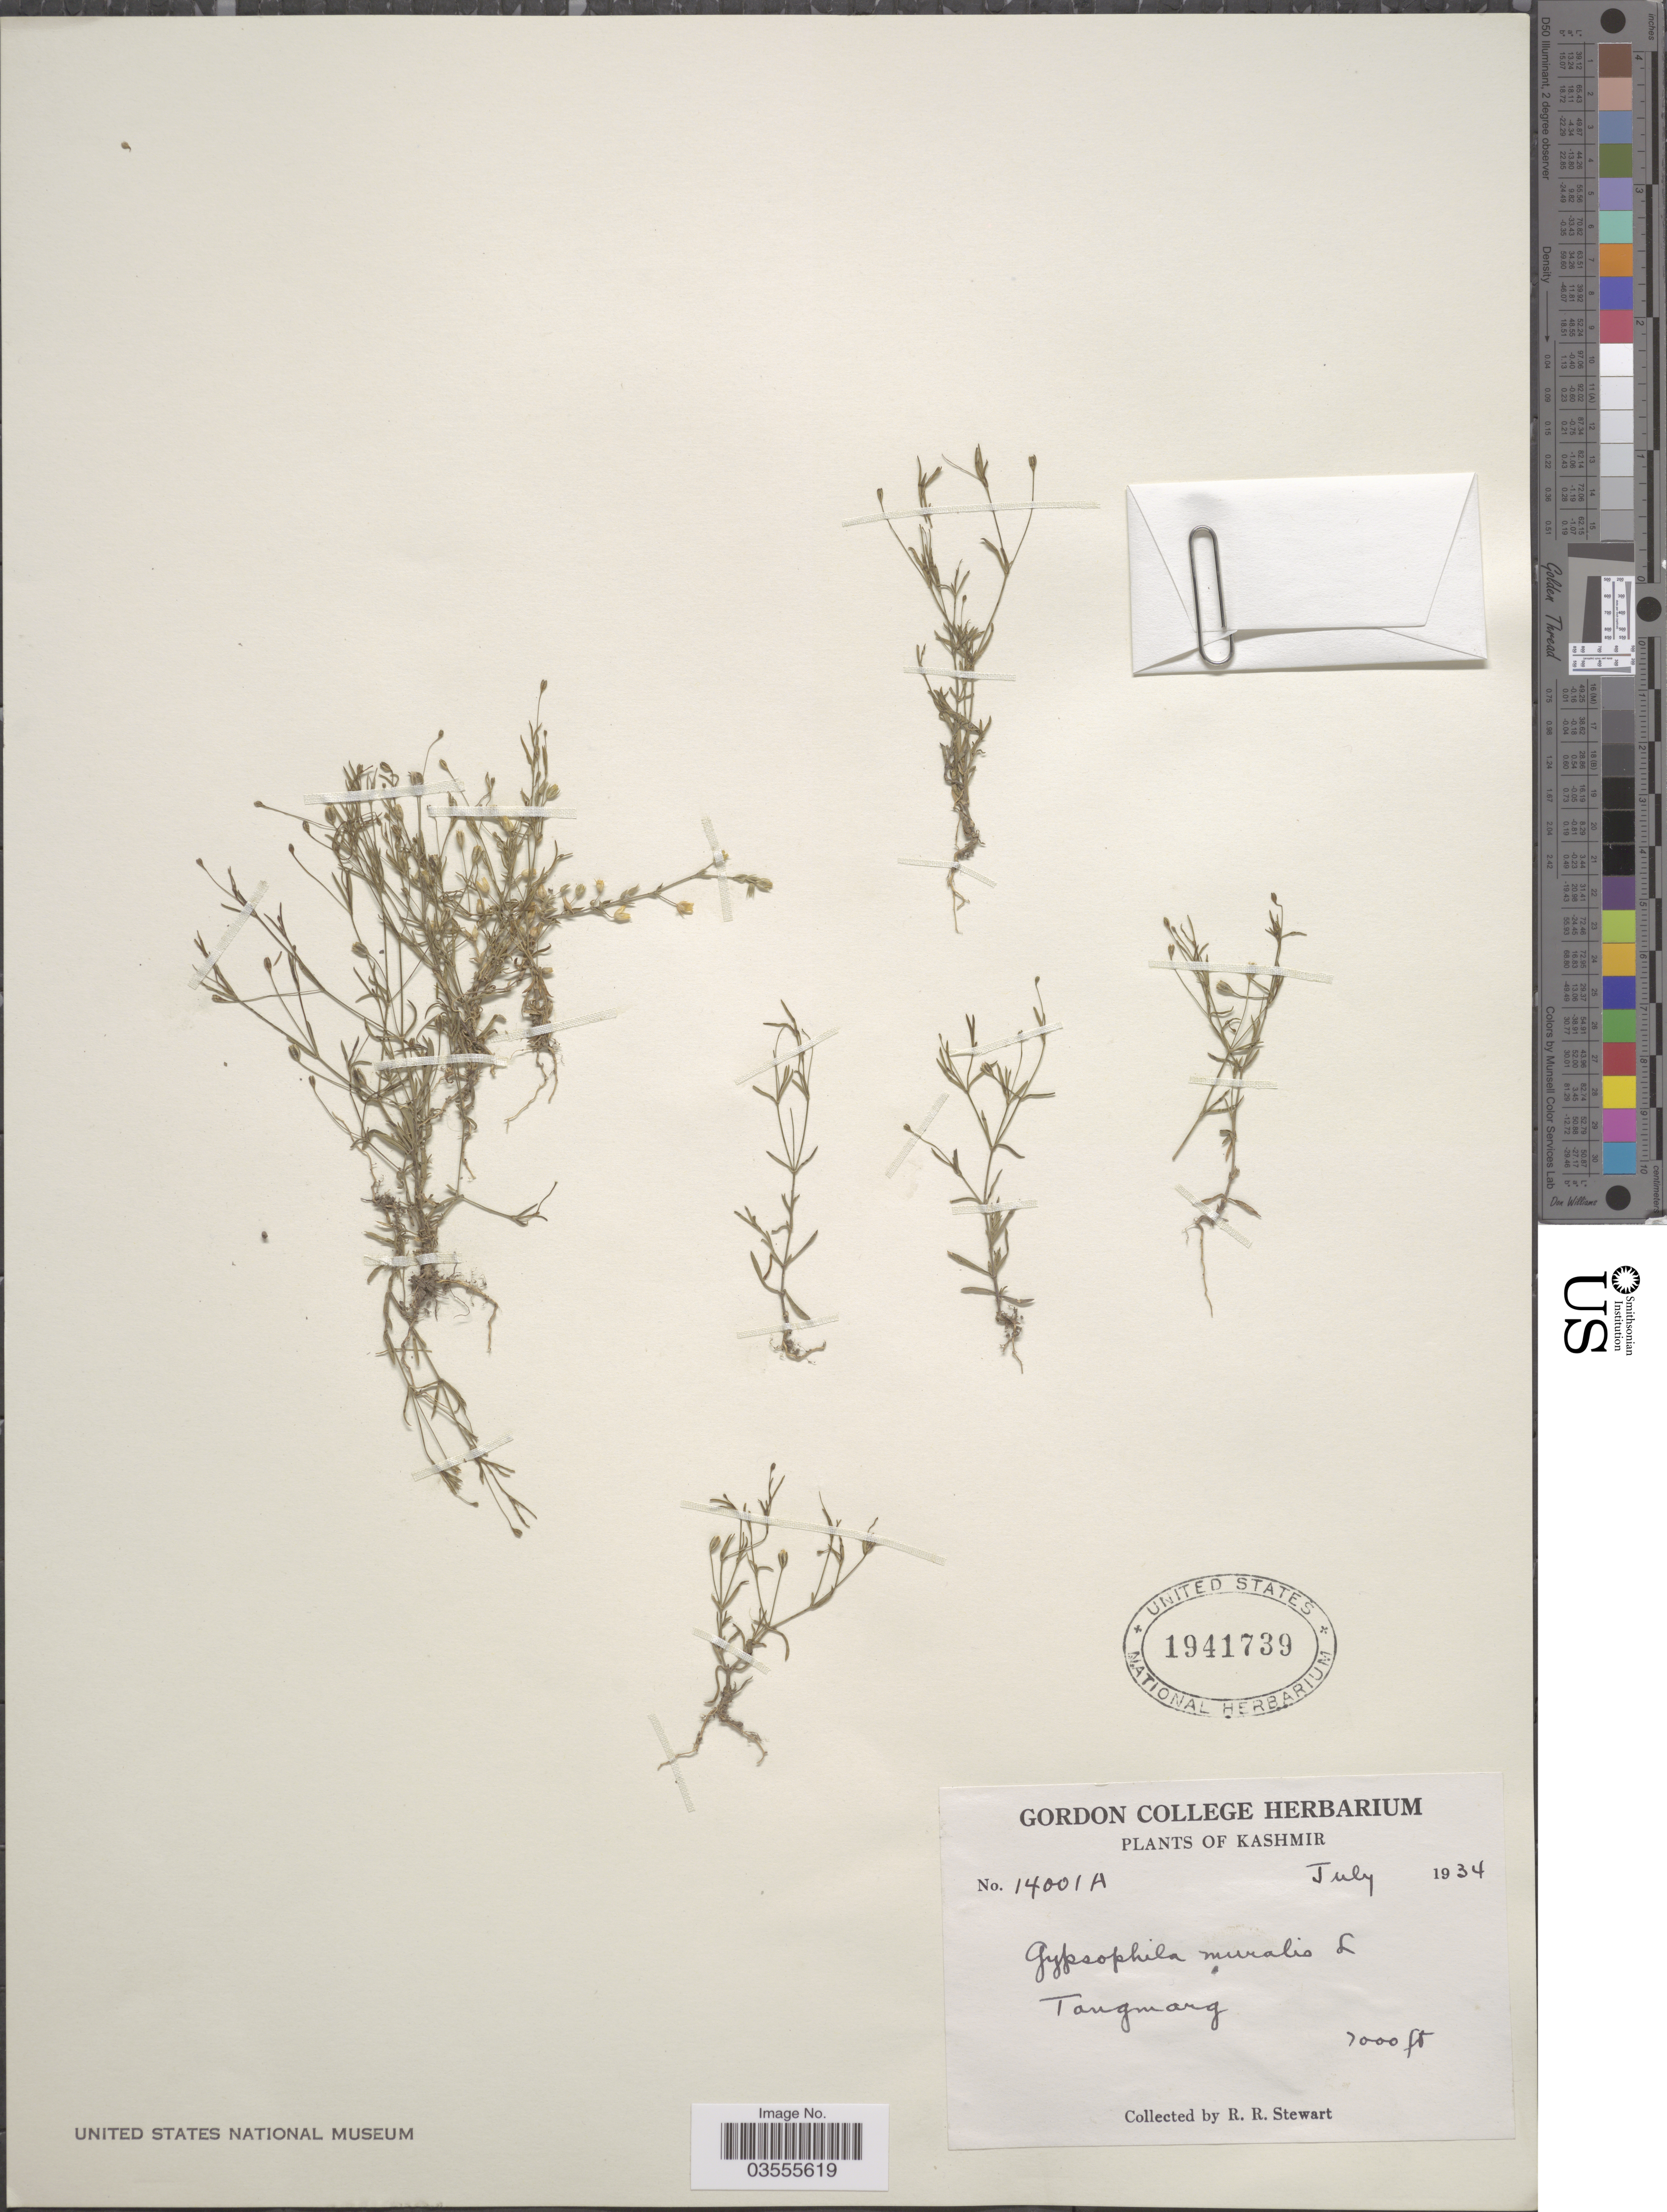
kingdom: Plantae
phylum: Tracheophyta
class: Magnoliopsida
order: Caryophyllales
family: Caryophyllaceae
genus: Psammophiliella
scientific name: Psammophiliella muralis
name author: (L.) Ikonn.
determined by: U.S. National Herbarium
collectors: R. Stewart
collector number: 14001A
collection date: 1934-07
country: India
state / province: Jammu and Kashmir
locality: Kashmir. Tangmarg.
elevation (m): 2134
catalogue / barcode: US 1941739